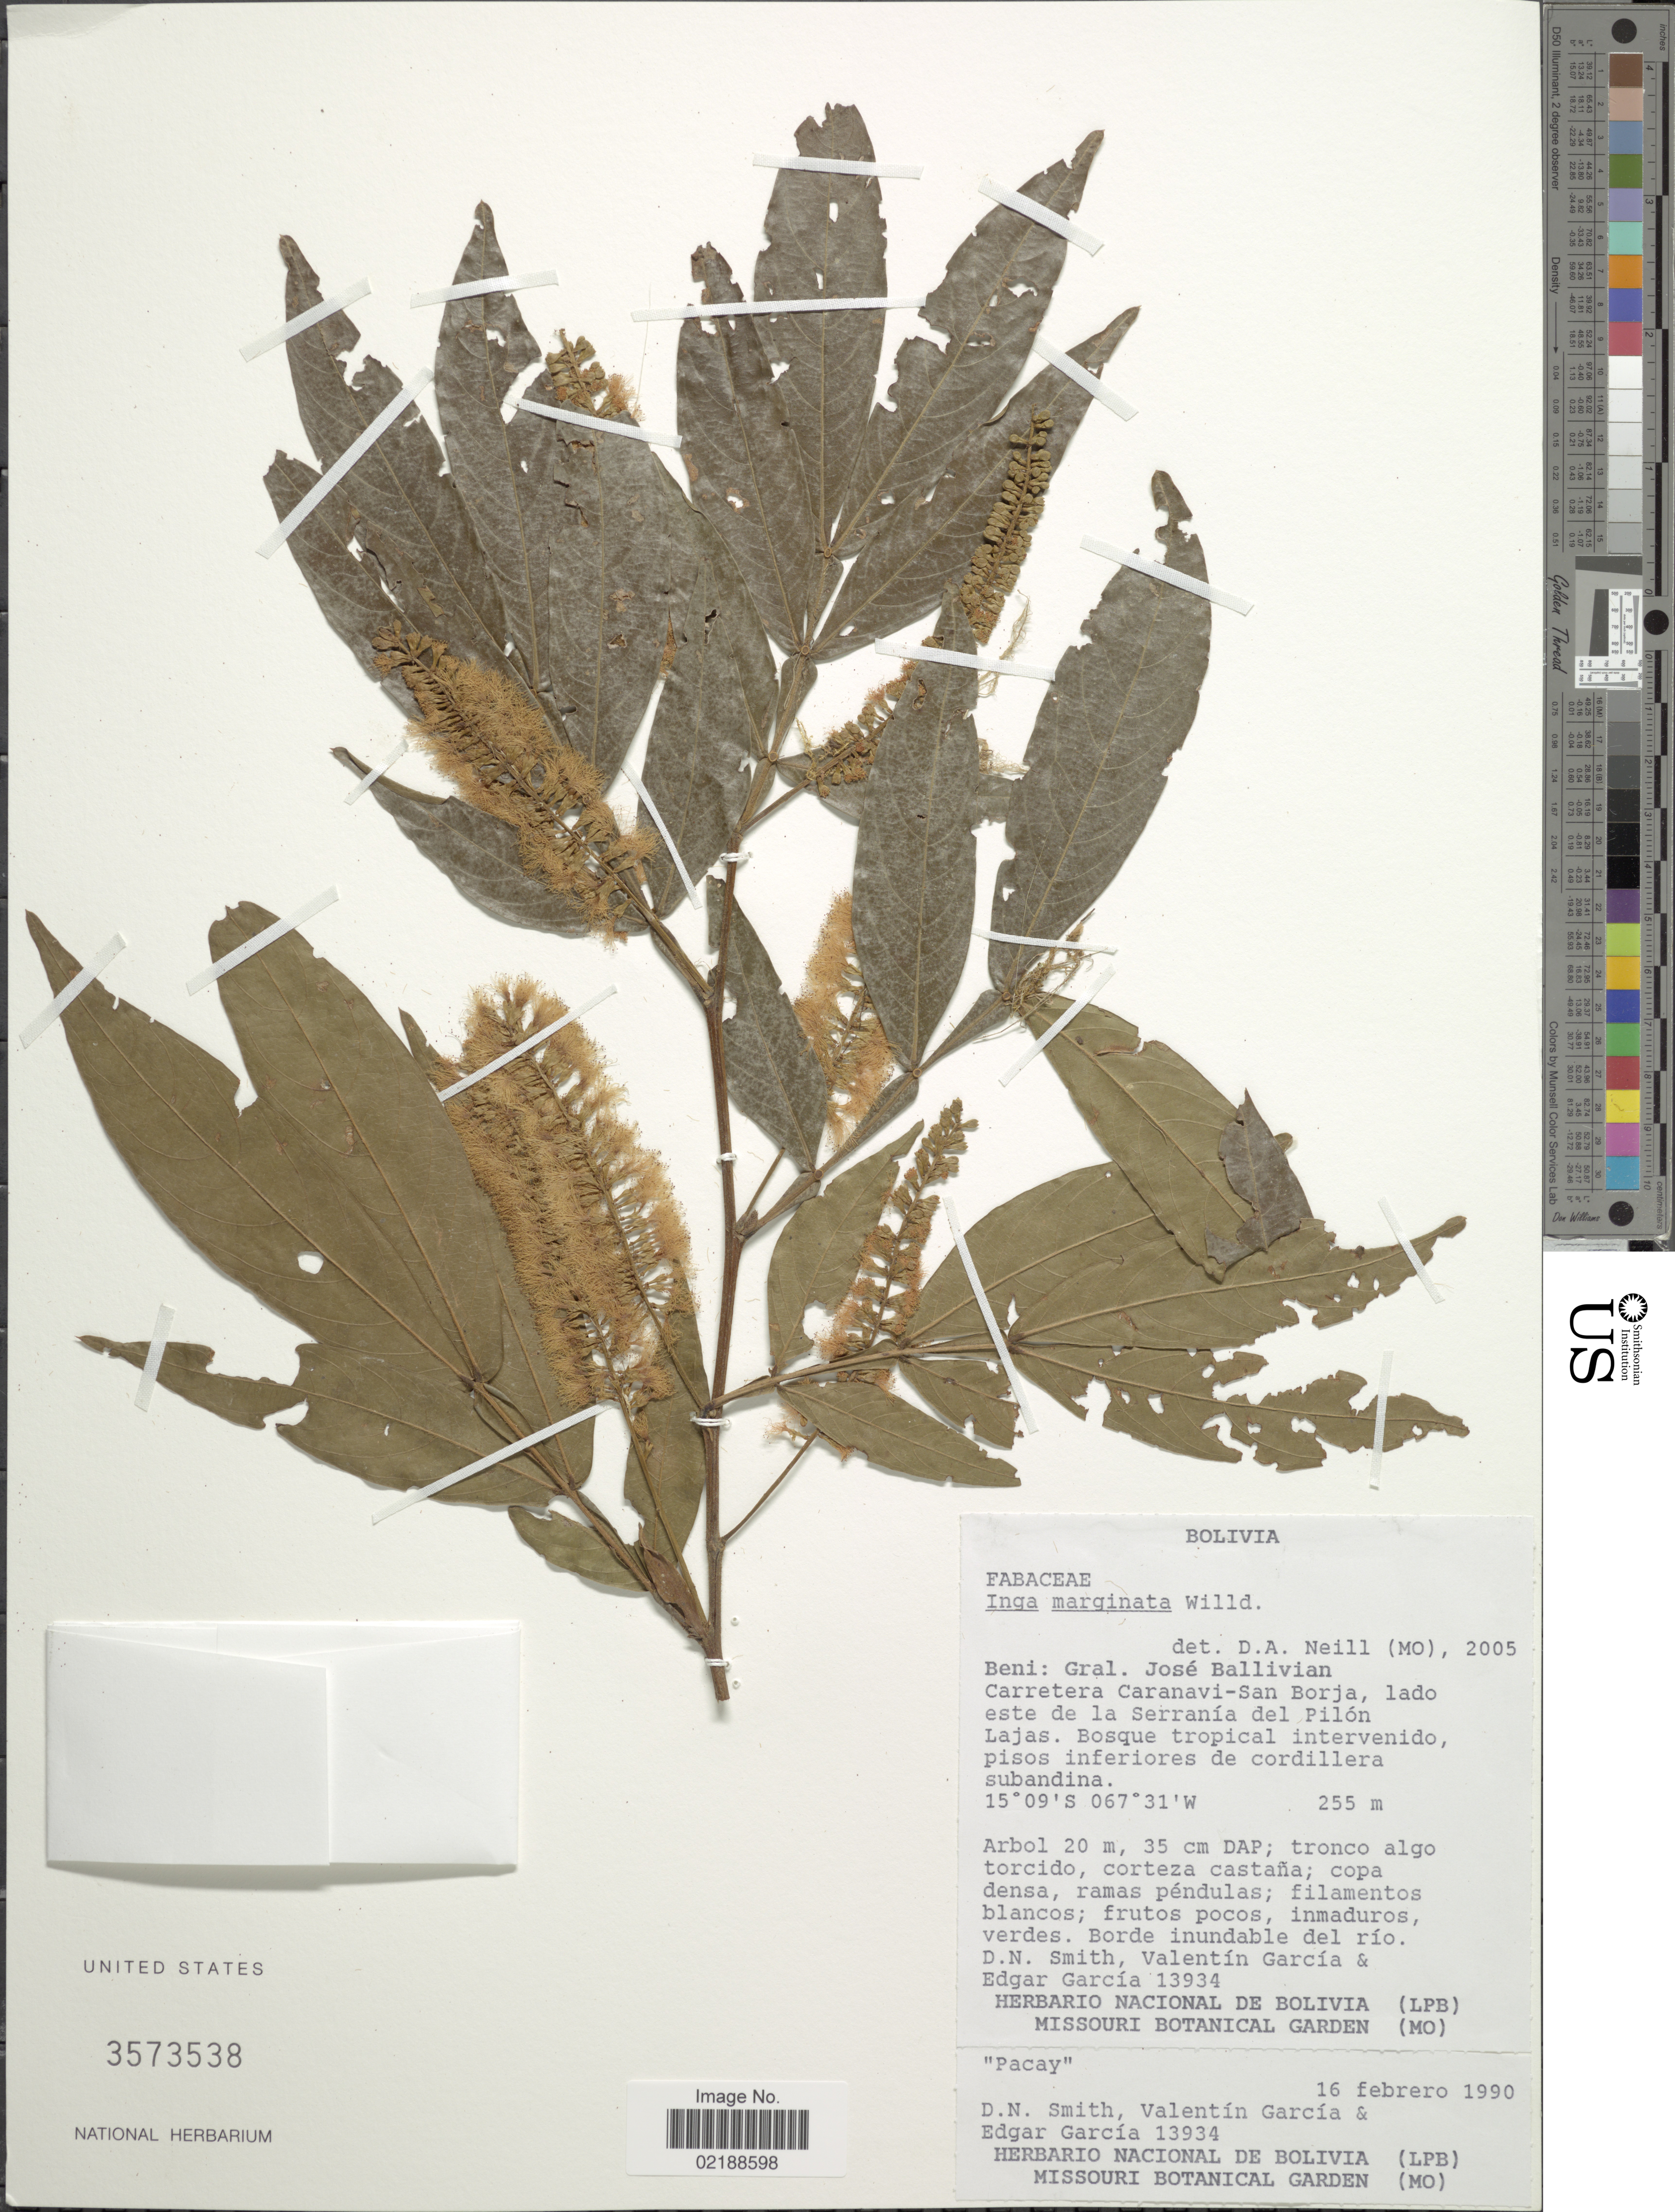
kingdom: Plantae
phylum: Tracheophyta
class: Magnoliopsida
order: Fabales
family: Fabaceae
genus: Inga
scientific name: Inga marginata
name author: Willd.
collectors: D. Smith, V. Garcia & E. Garcia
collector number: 13934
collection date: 1990-02-16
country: Bolivia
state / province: Beni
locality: Gral. José Ballivian Carretera Caranavi-San Borja, lado este de la Serranía del Pilón Lajas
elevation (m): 255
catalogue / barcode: US 3573538